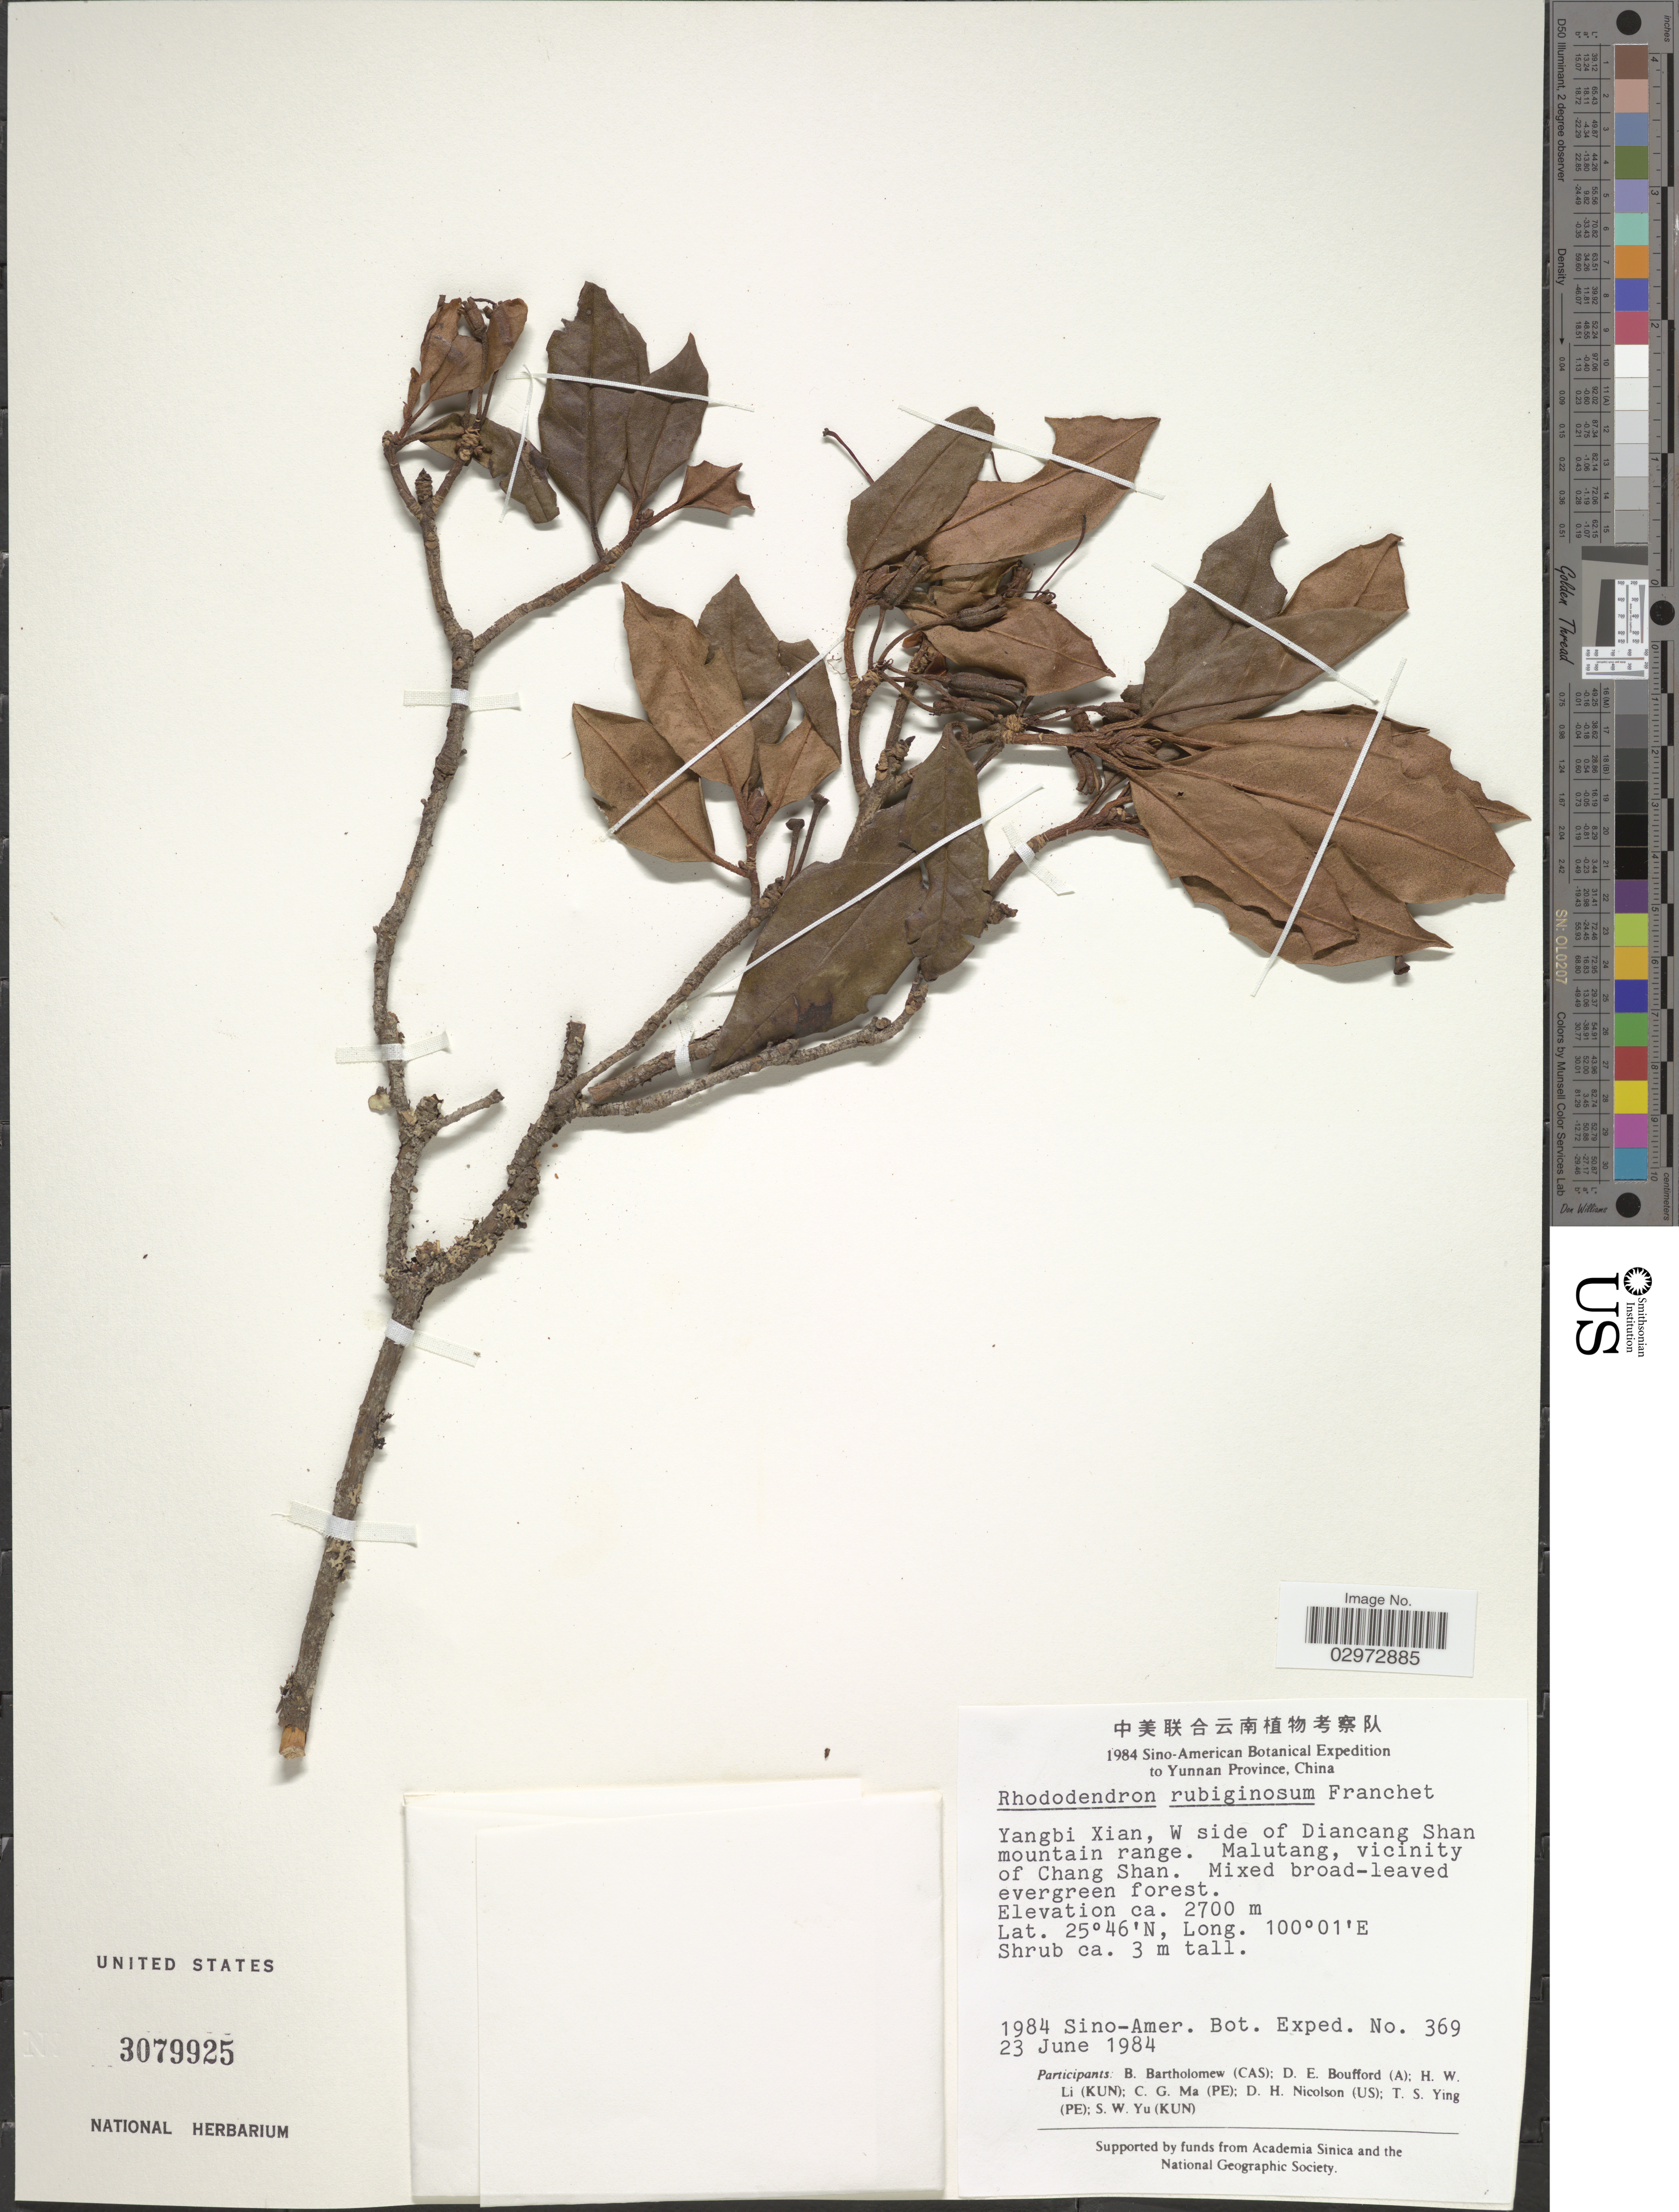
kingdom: Plantae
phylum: Tracheophyta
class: Magnoliopsida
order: Ericales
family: Ericaceae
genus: Rhododendron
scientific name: Rhododendron rubiginosum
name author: Franch.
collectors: B. Bartholomew, D. E. Boufford, H. W. Li, C. Ma & et al.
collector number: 369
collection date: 1984-06-23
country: China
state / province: Yunnan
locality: Yangbi Xian, W side of Diancang Shan mountain range, Malutan, vicinity of Chang Shan.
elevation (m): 2700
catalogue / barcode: US 3079925